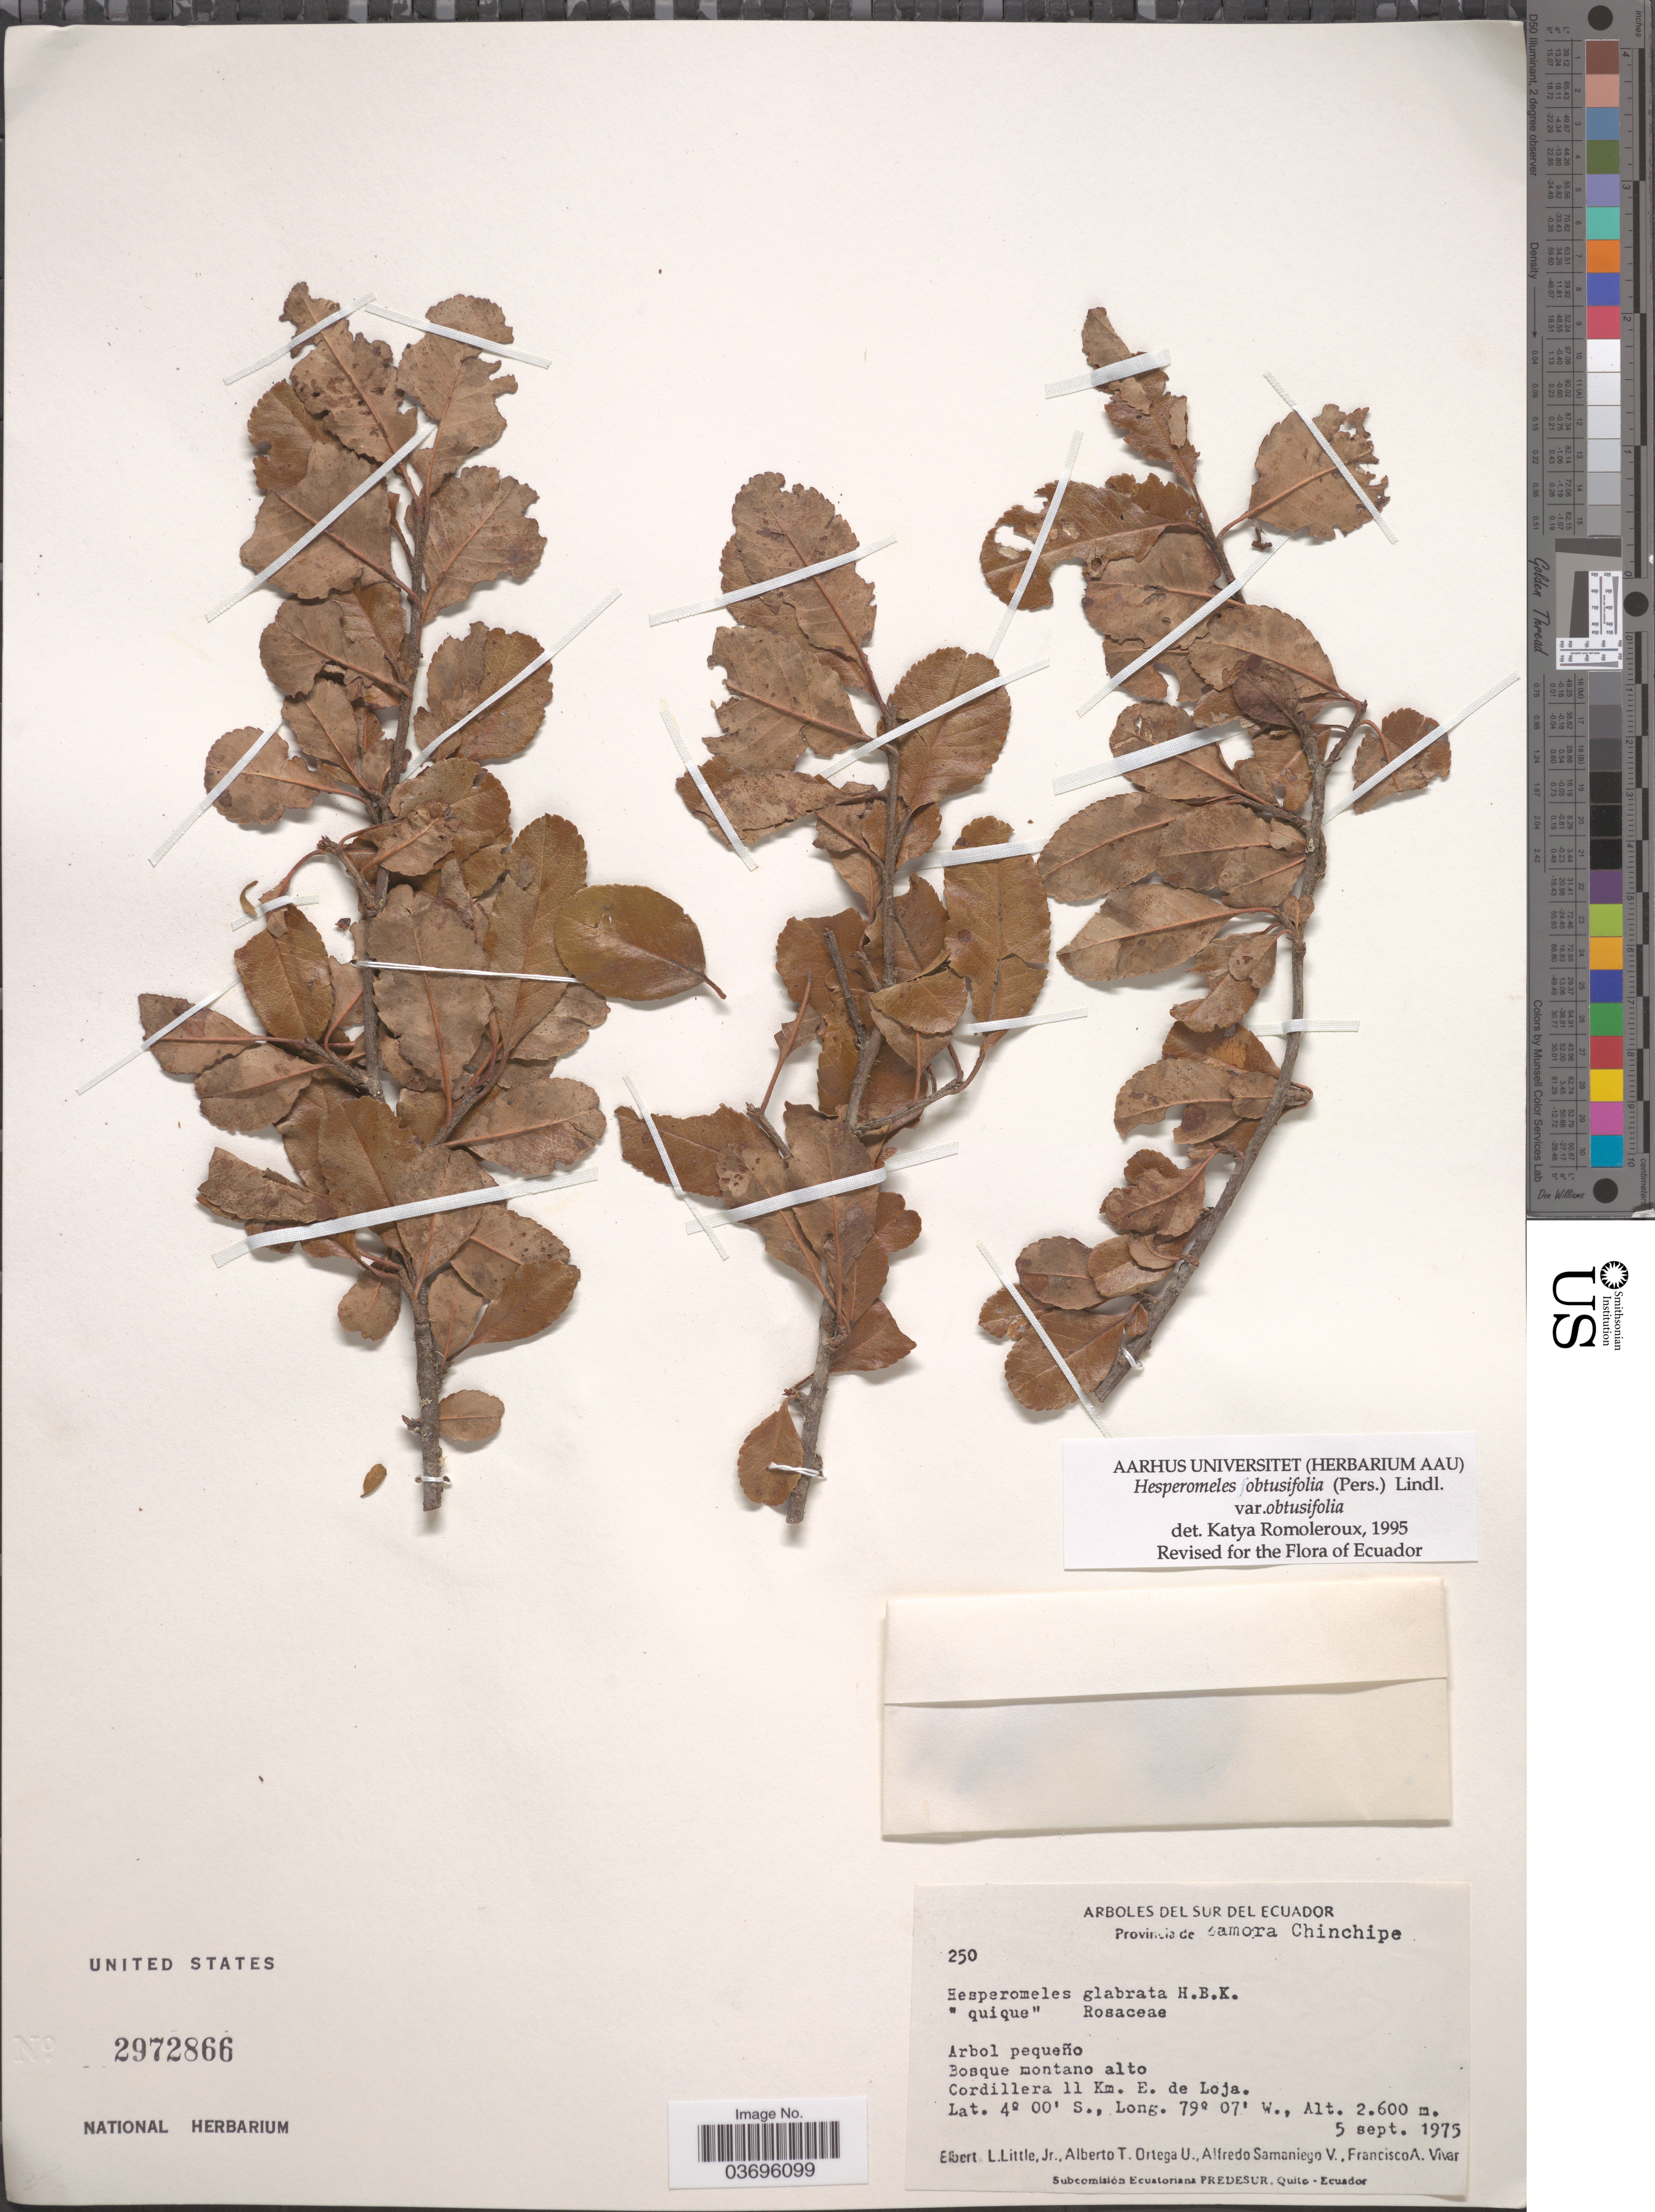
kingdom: Plantae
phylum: Tracheophyta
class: Magnoliopsida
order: Rosales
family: Rosaceae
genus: Hesperomeles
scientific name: Hesperomeles obtusifolia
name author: (Pers.) Lindl.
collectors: E. L. Little, A. T. Ortega U., A. V. Samaniego & F. A. Vivar C.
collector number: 250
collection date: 1975-09-05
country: Ecuador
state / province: Zamora-Chinchipe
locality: Sur del Ecuador. Cordillera 11 Km. E. de Loja.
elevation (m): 2600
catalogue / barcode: US 2972866